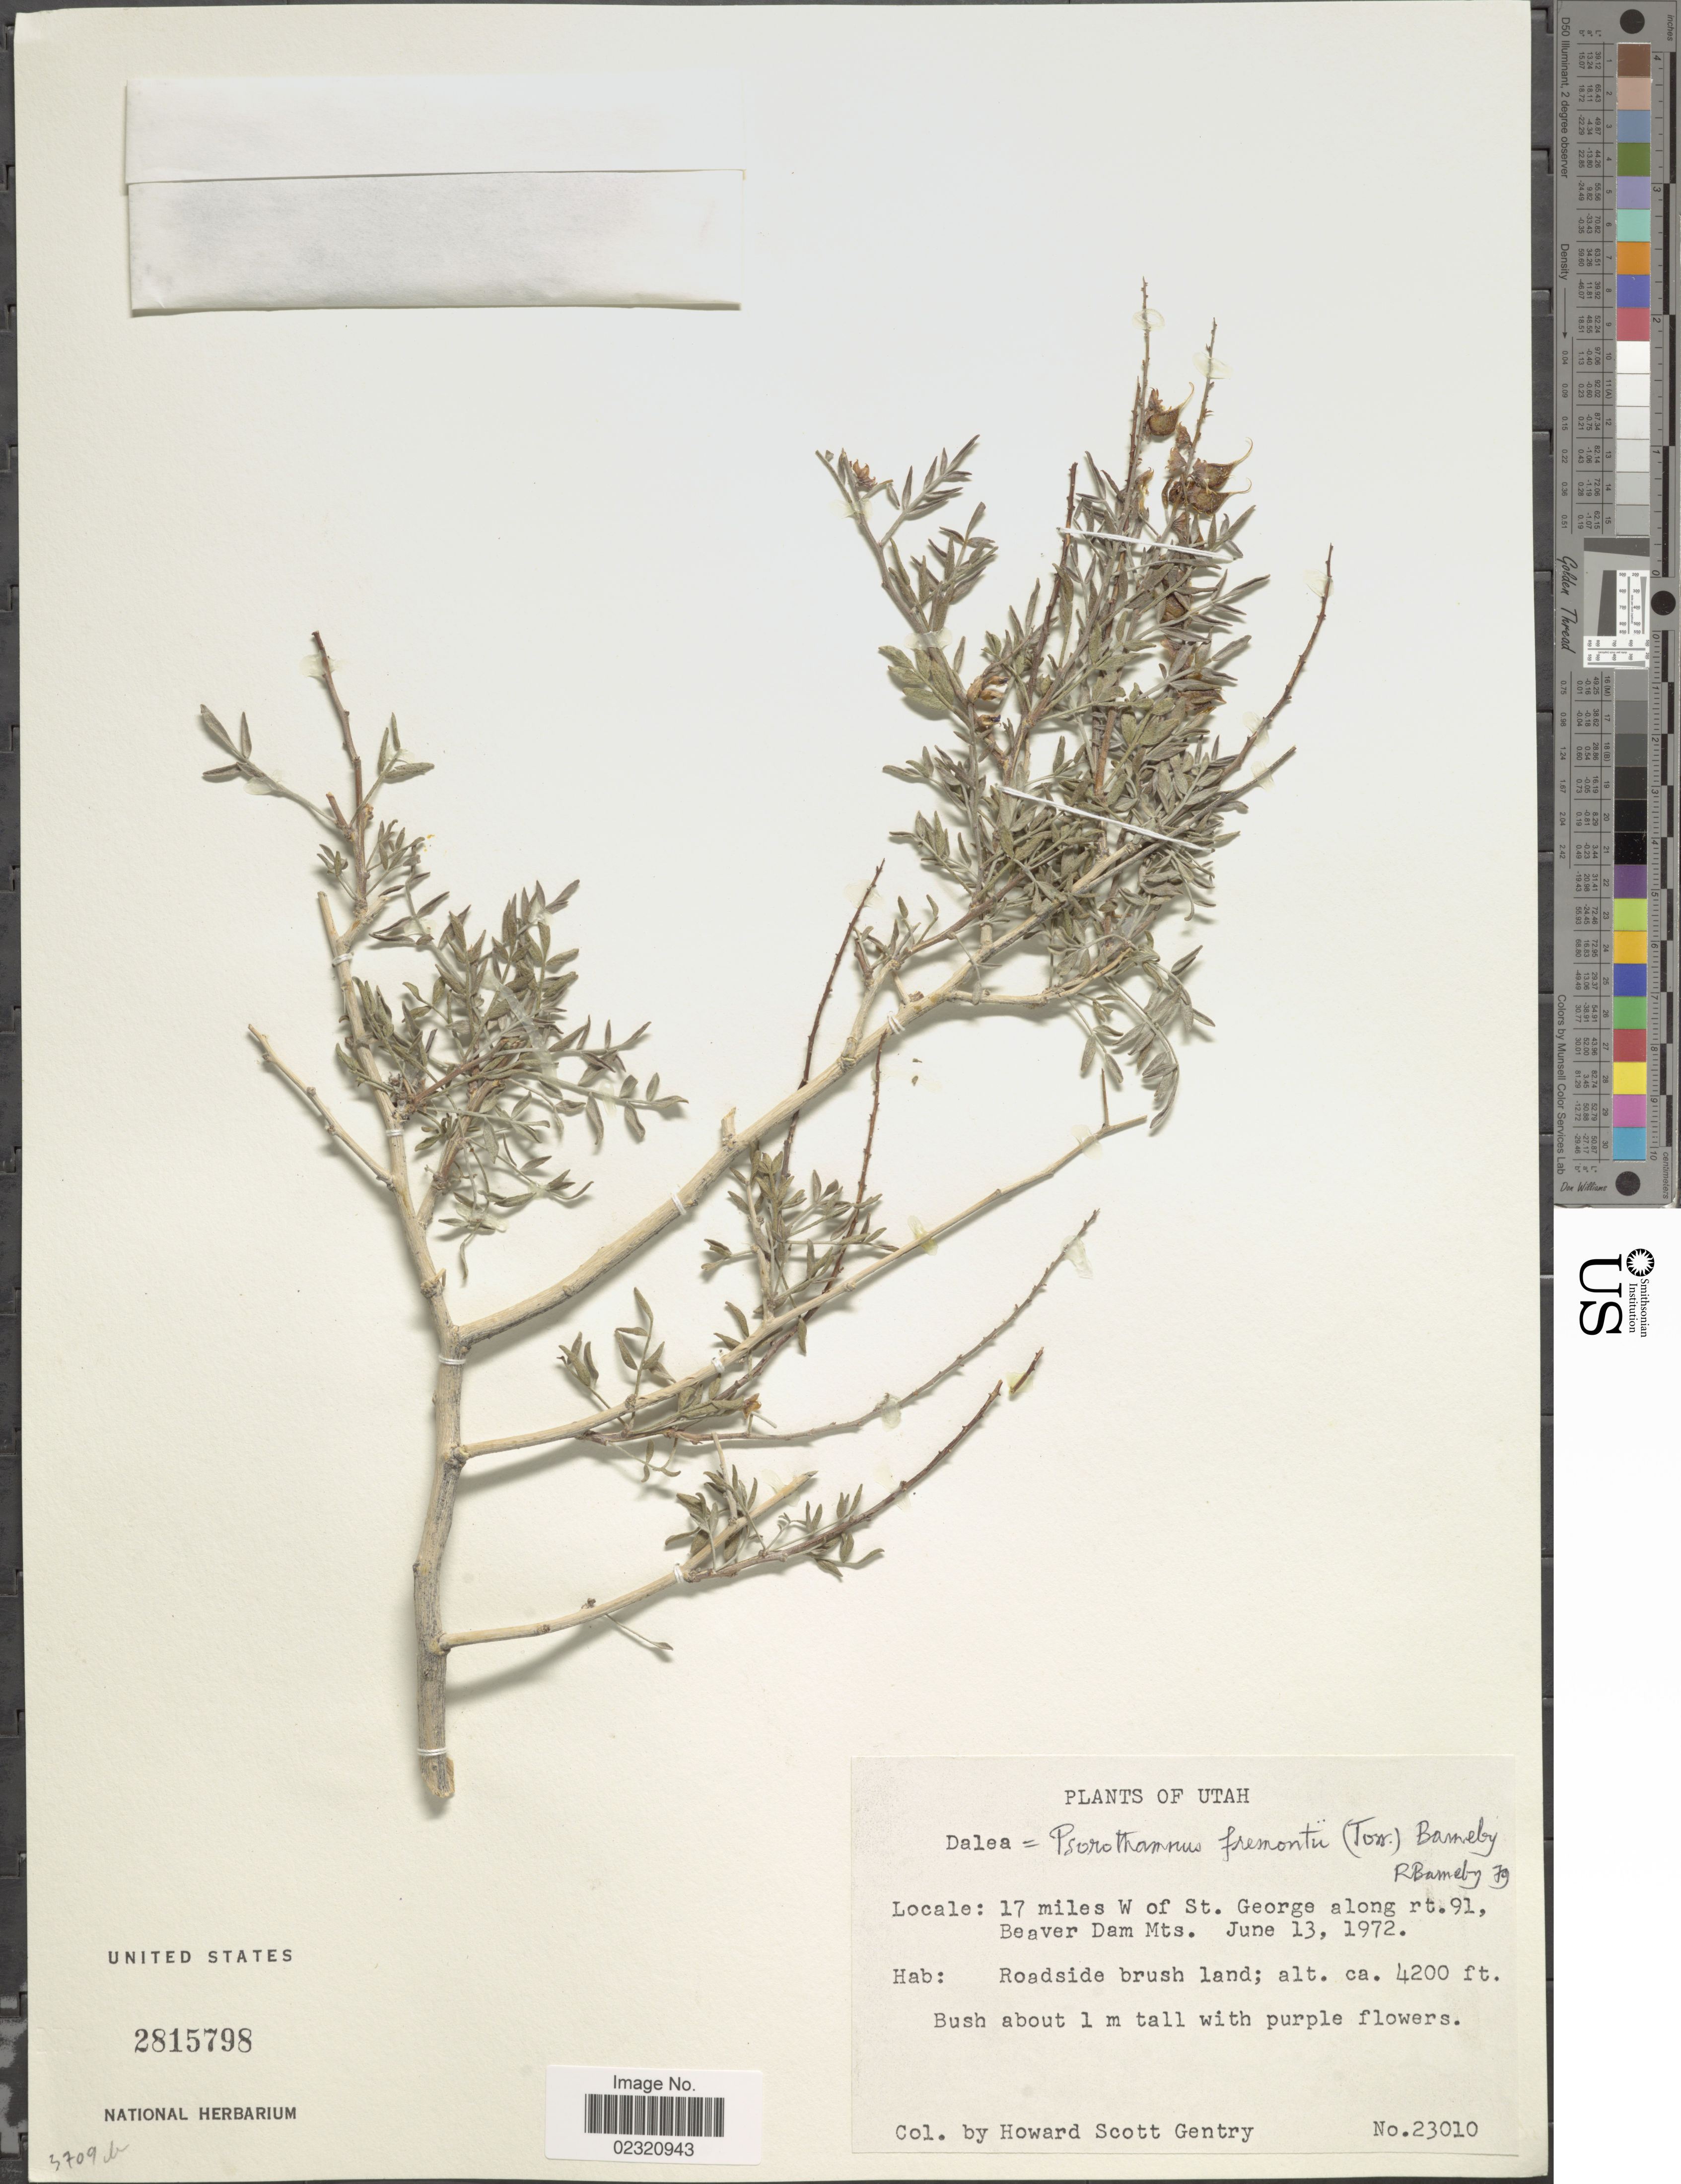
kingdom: Plantae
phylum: Tracheophyta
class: Magnoliopsida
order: Fabales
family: Fabaceae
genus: Psorothamnus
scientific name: Psorothamnus fremontii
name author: (Torr. ex A. Gray) Barneby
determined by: Barneby, Rupert C., (NY)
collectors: H. S. Gentry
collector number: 23010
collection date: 1972-06-13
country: United States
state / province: Utah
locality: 17 miles W of St. George along rt. 91, Beaver Dam Mts.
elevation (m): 1280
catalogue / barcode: US 2815798